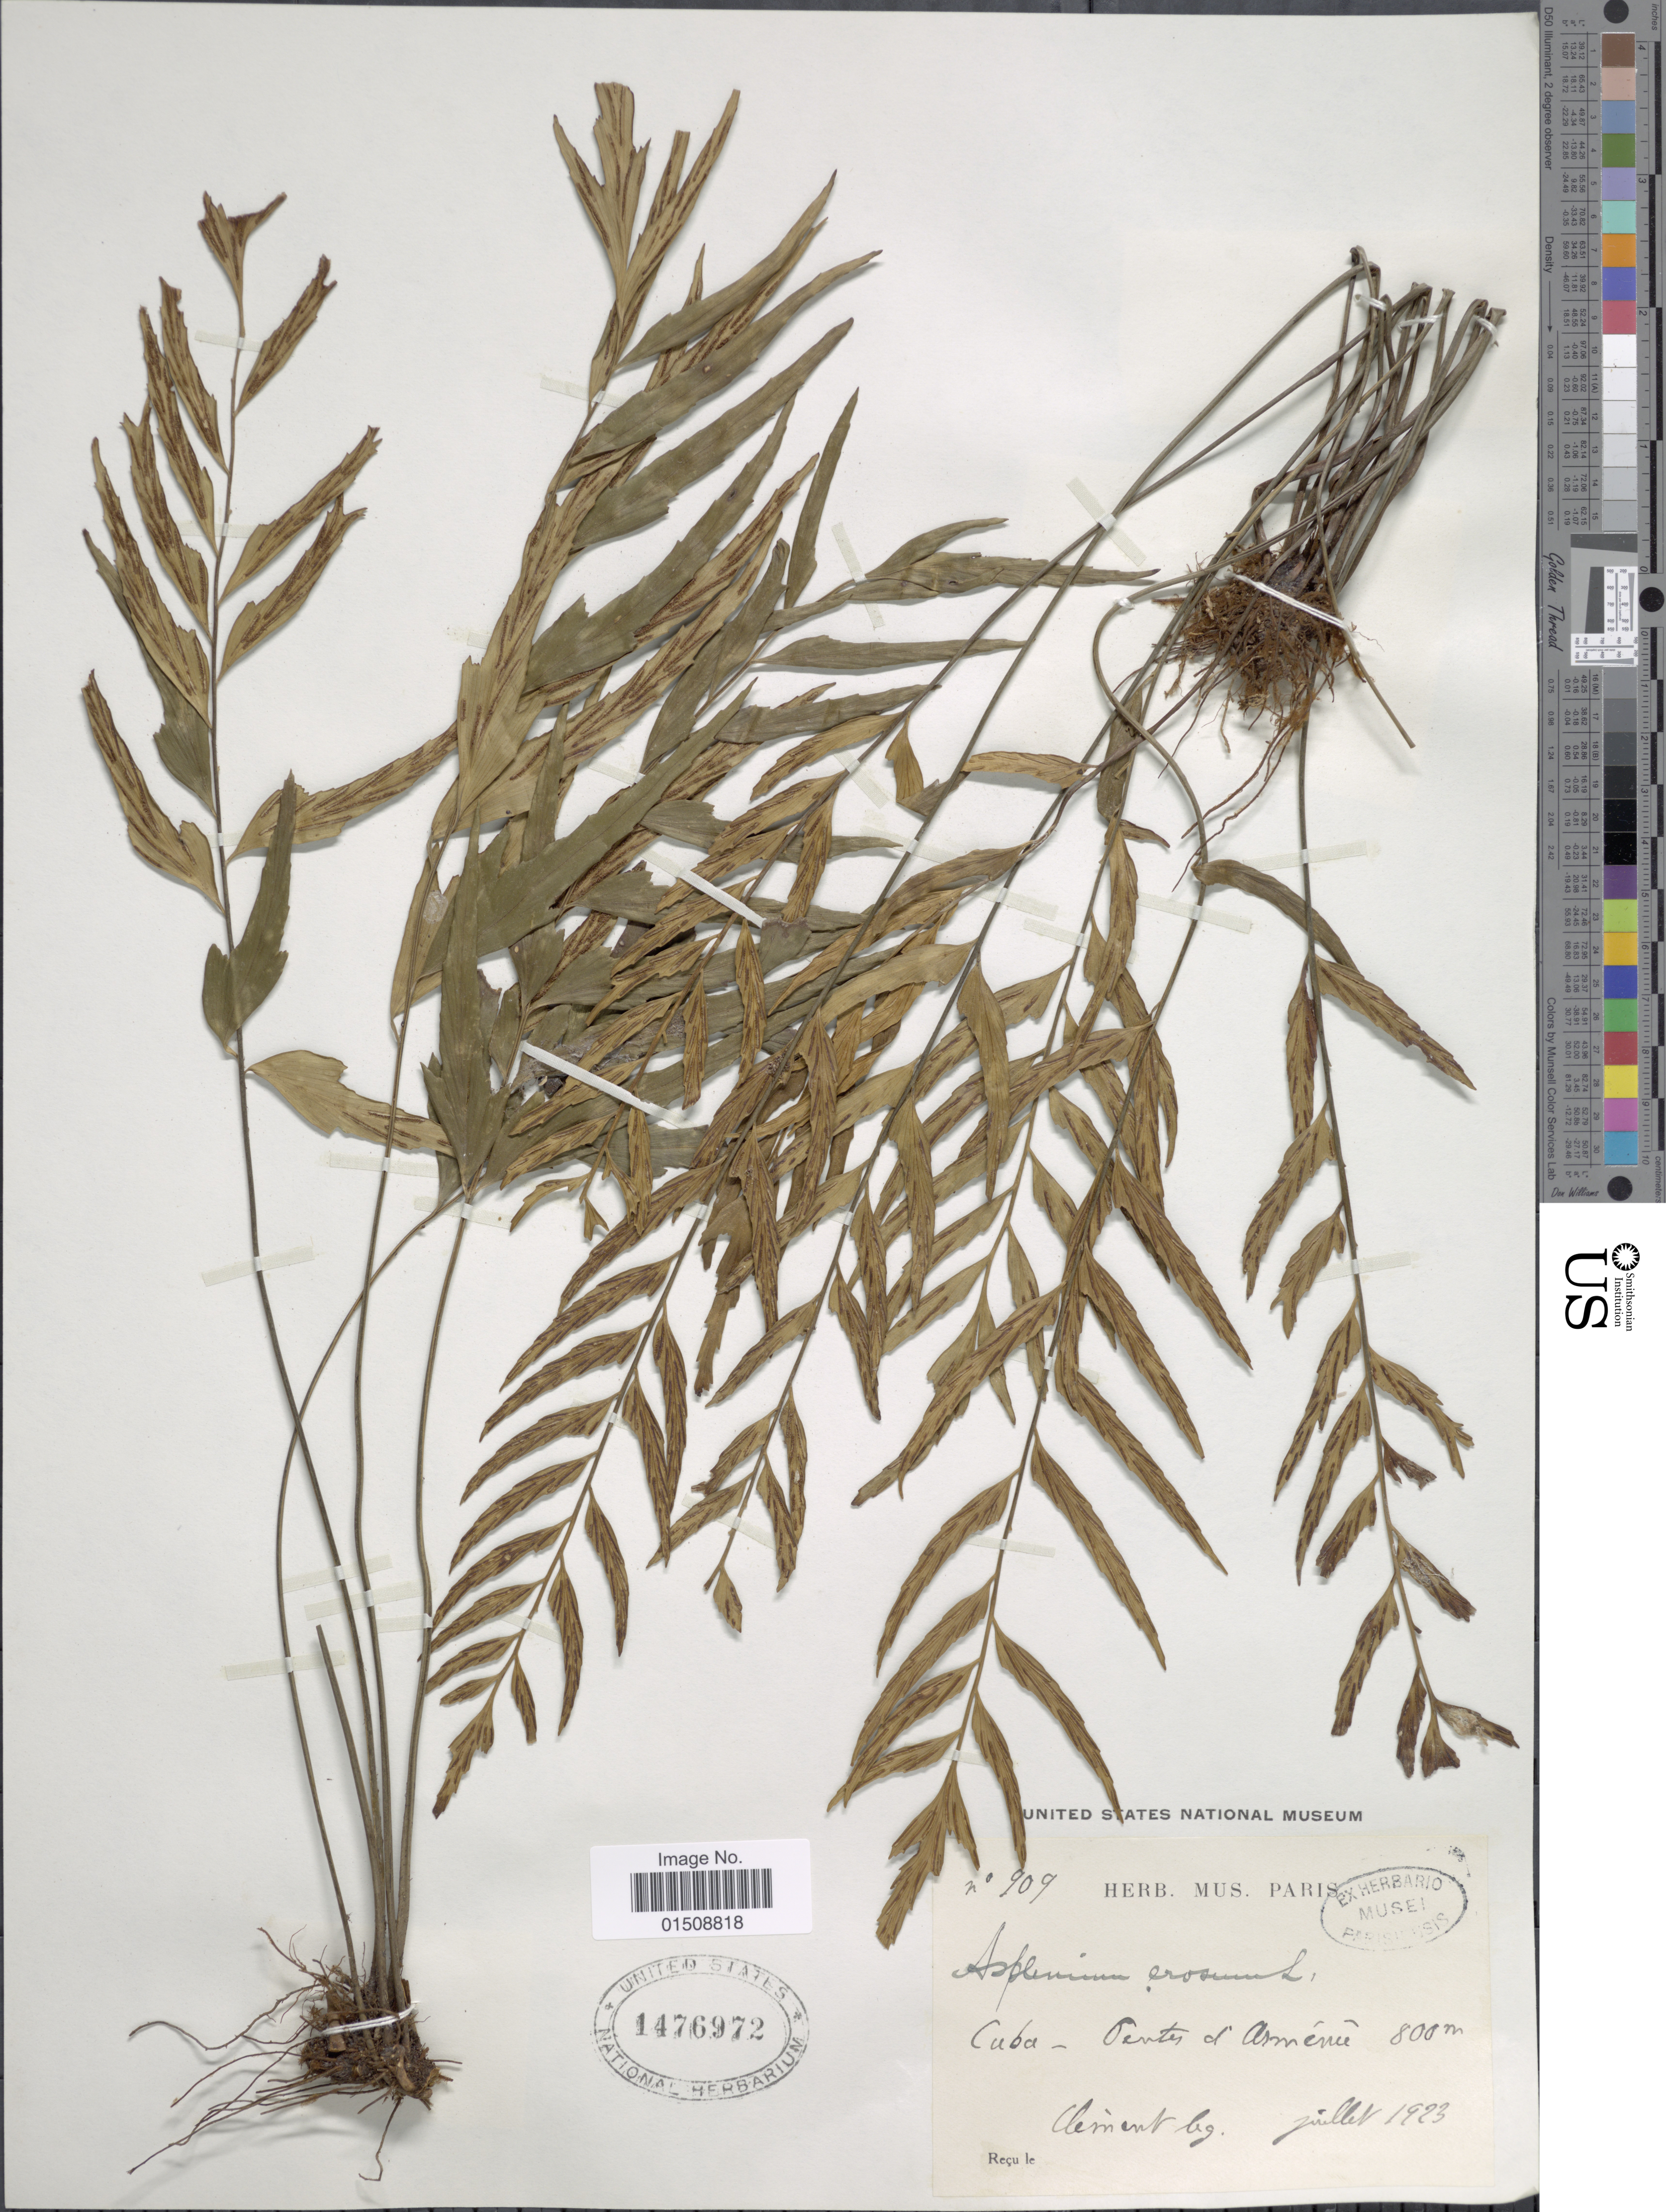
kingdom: Plantae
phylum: Tracheophyta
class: Polypodiopsida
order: Polypodiales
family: Aspleniaceae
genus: Asplenium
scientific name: Asplenium erosum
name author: L.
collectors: Clément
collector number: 909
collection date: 1923-07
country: Cuba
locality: Center of Armenia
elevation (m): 800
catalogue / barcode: US 1476972